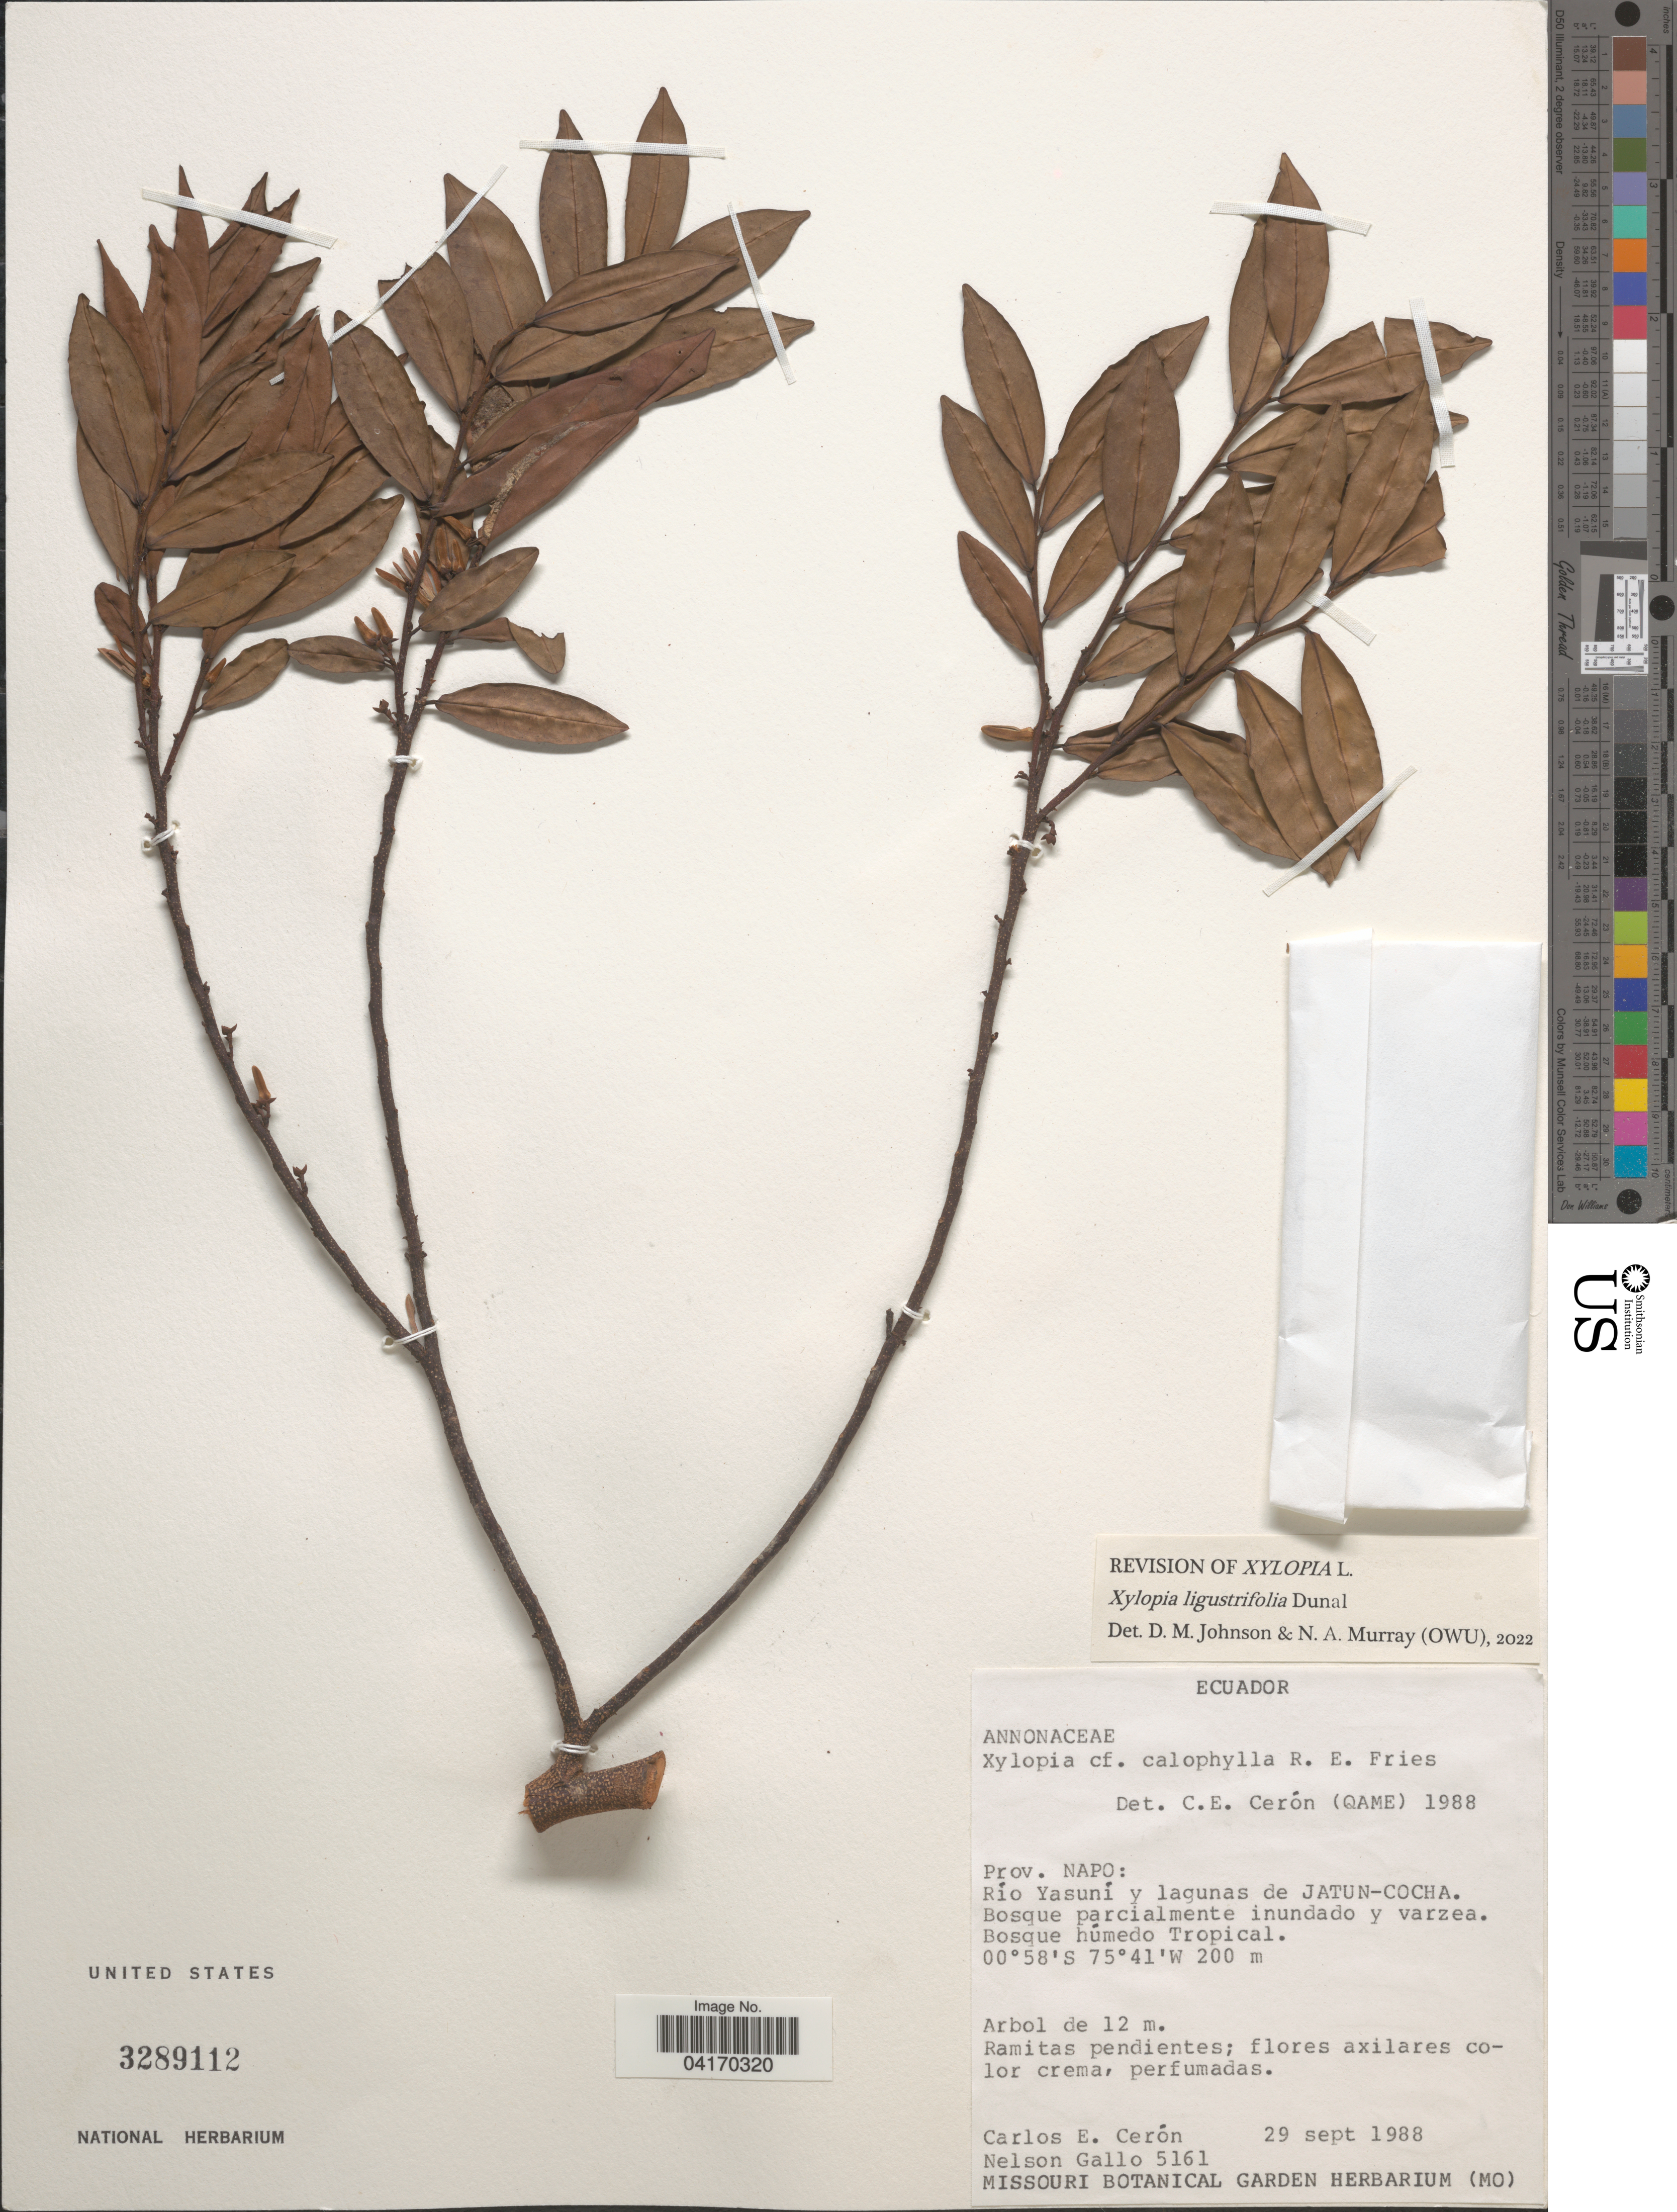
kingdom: Plantae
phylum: Tracheophyta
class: Magnoliopsida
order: Magnoliales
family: Annonaceae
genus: Xylopia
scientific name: Xylopia ligustrifolia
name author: Dunal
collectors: C. E. Cerón M. & N. Gallo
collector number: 5161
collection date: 1988-09-29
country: Ecuador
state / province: Napo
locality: Río Yasuní y lagunas de JATUN-COCHA. Bosque húmedo Tropical.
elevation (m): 200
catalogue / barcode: US 3289112